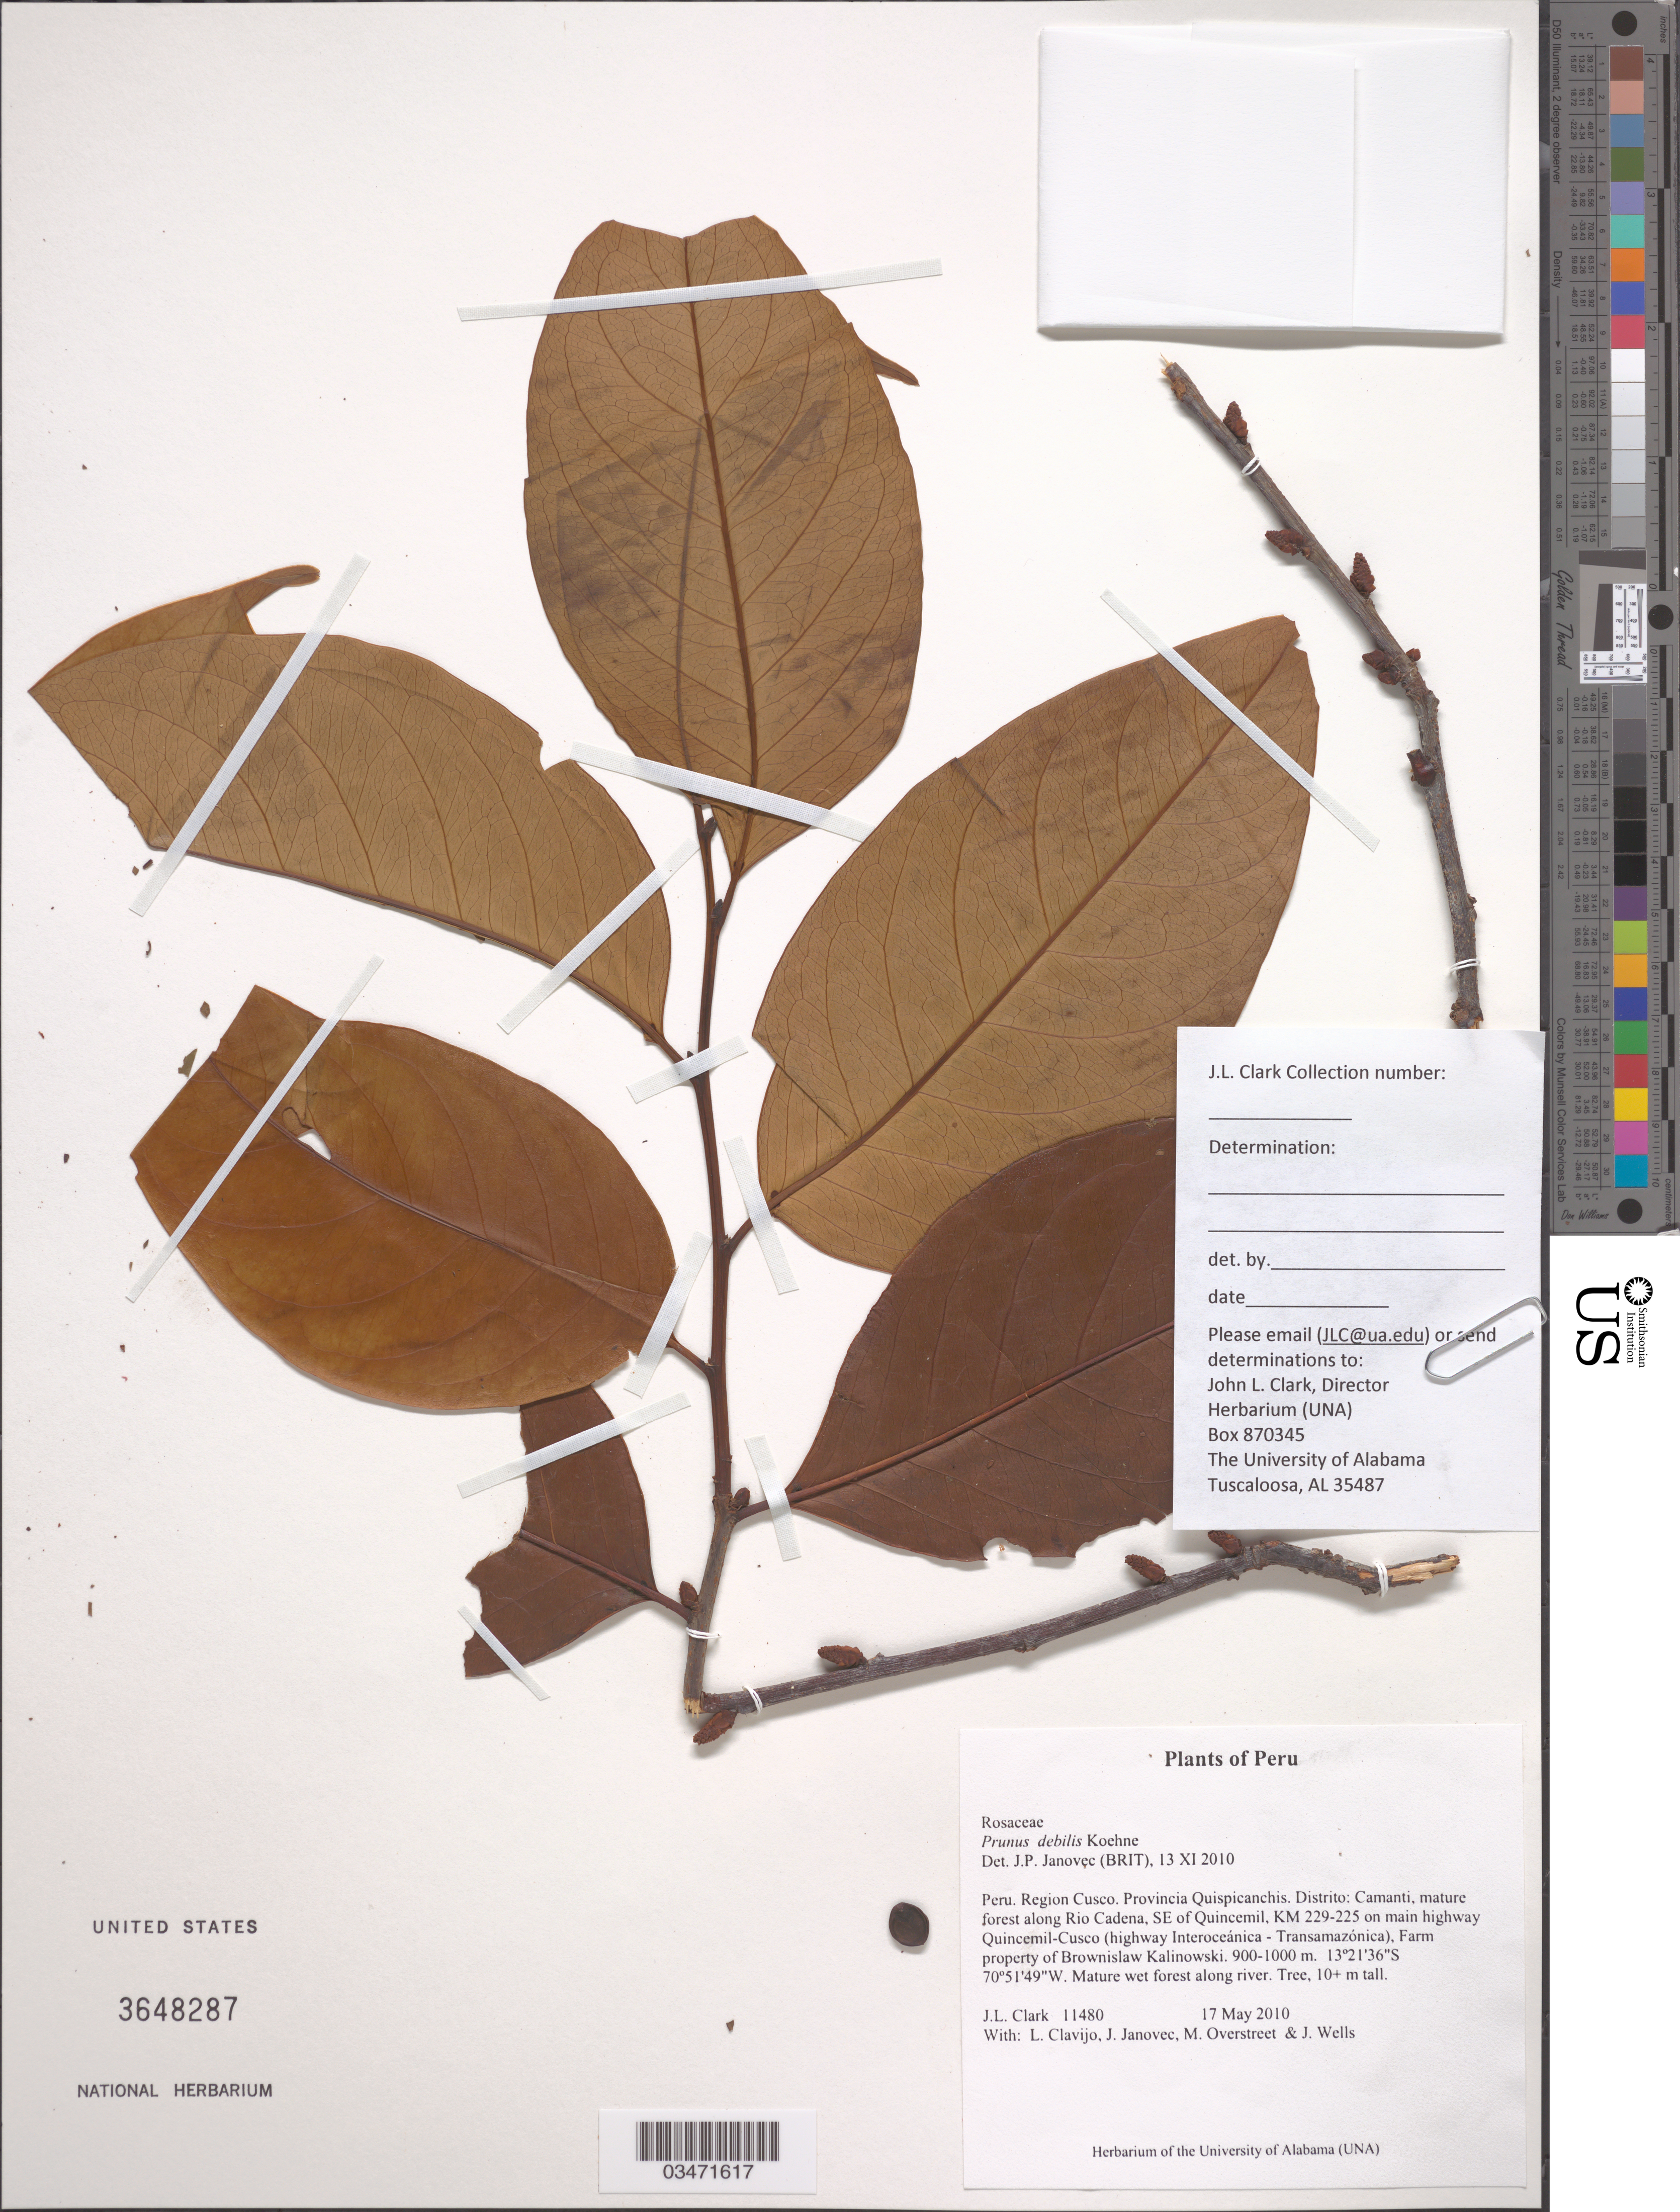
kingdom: Plantae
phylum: Tracheophyta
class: Magnoliopsida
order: Rosales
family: Rosaceae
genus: Prunus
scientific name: Prunus debilis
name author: Koehne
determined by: Janovec, J. P.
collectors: J. L. Clark, Clavijo, L. (Determiner), Skog, L. E. (Determiner), J.P. Janovec, M. Overstreet & J. Wells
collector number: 11480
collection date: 2010-05-17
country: Peru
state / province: Cusco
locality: Provincia Quispicanchis. Distrito: Camanti, mature forest along Rio Cadena, SE of Quincemil, km 229-225 on main highway Quincemil-Cusco (highway Interoceánica-Transamazónica). Farm property of Brownislaw Kalinowski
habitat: Mature wet forest along river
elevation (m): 900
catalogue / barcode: US 3648287